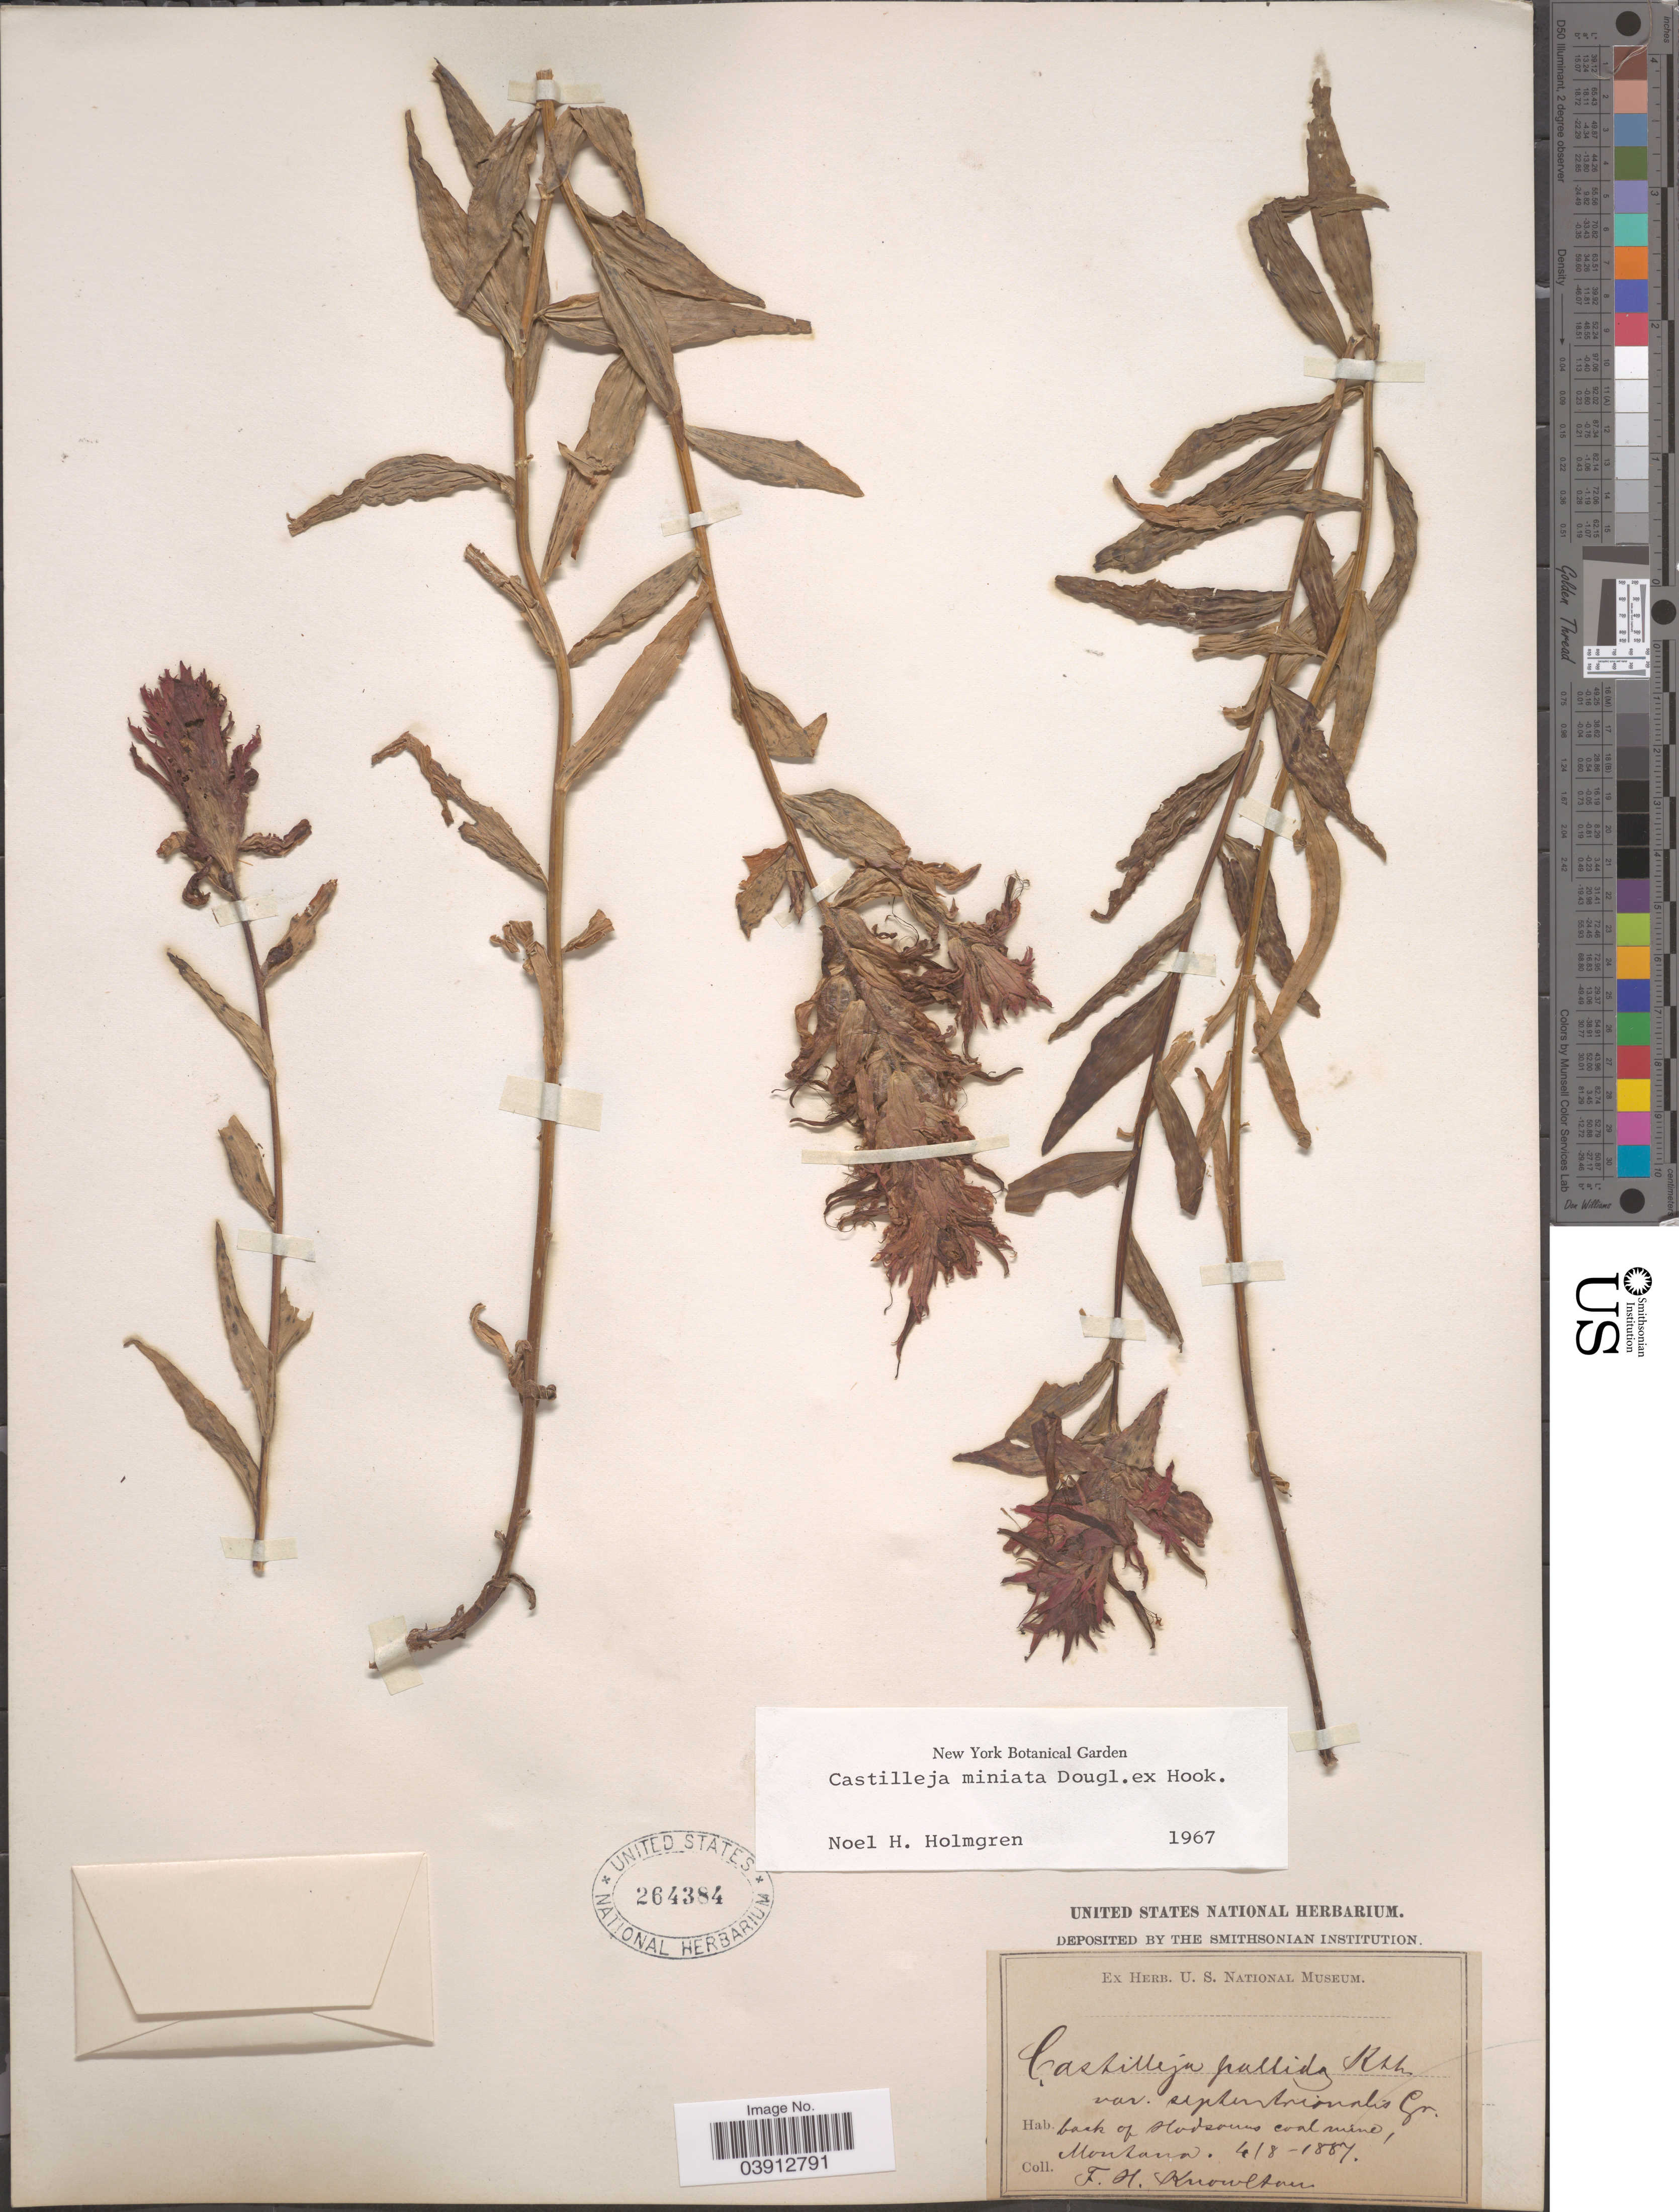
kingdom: Plantae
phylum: Tracheophyta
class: Magnoliopsida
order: Lamiales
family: Orobanchaceae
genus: Castilleja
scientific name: Castilleja miniata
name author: Douglas ex Hook.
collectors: F. H. Knowlton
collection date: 1887-04-08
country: United States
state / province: Montana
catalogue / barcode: US 264384